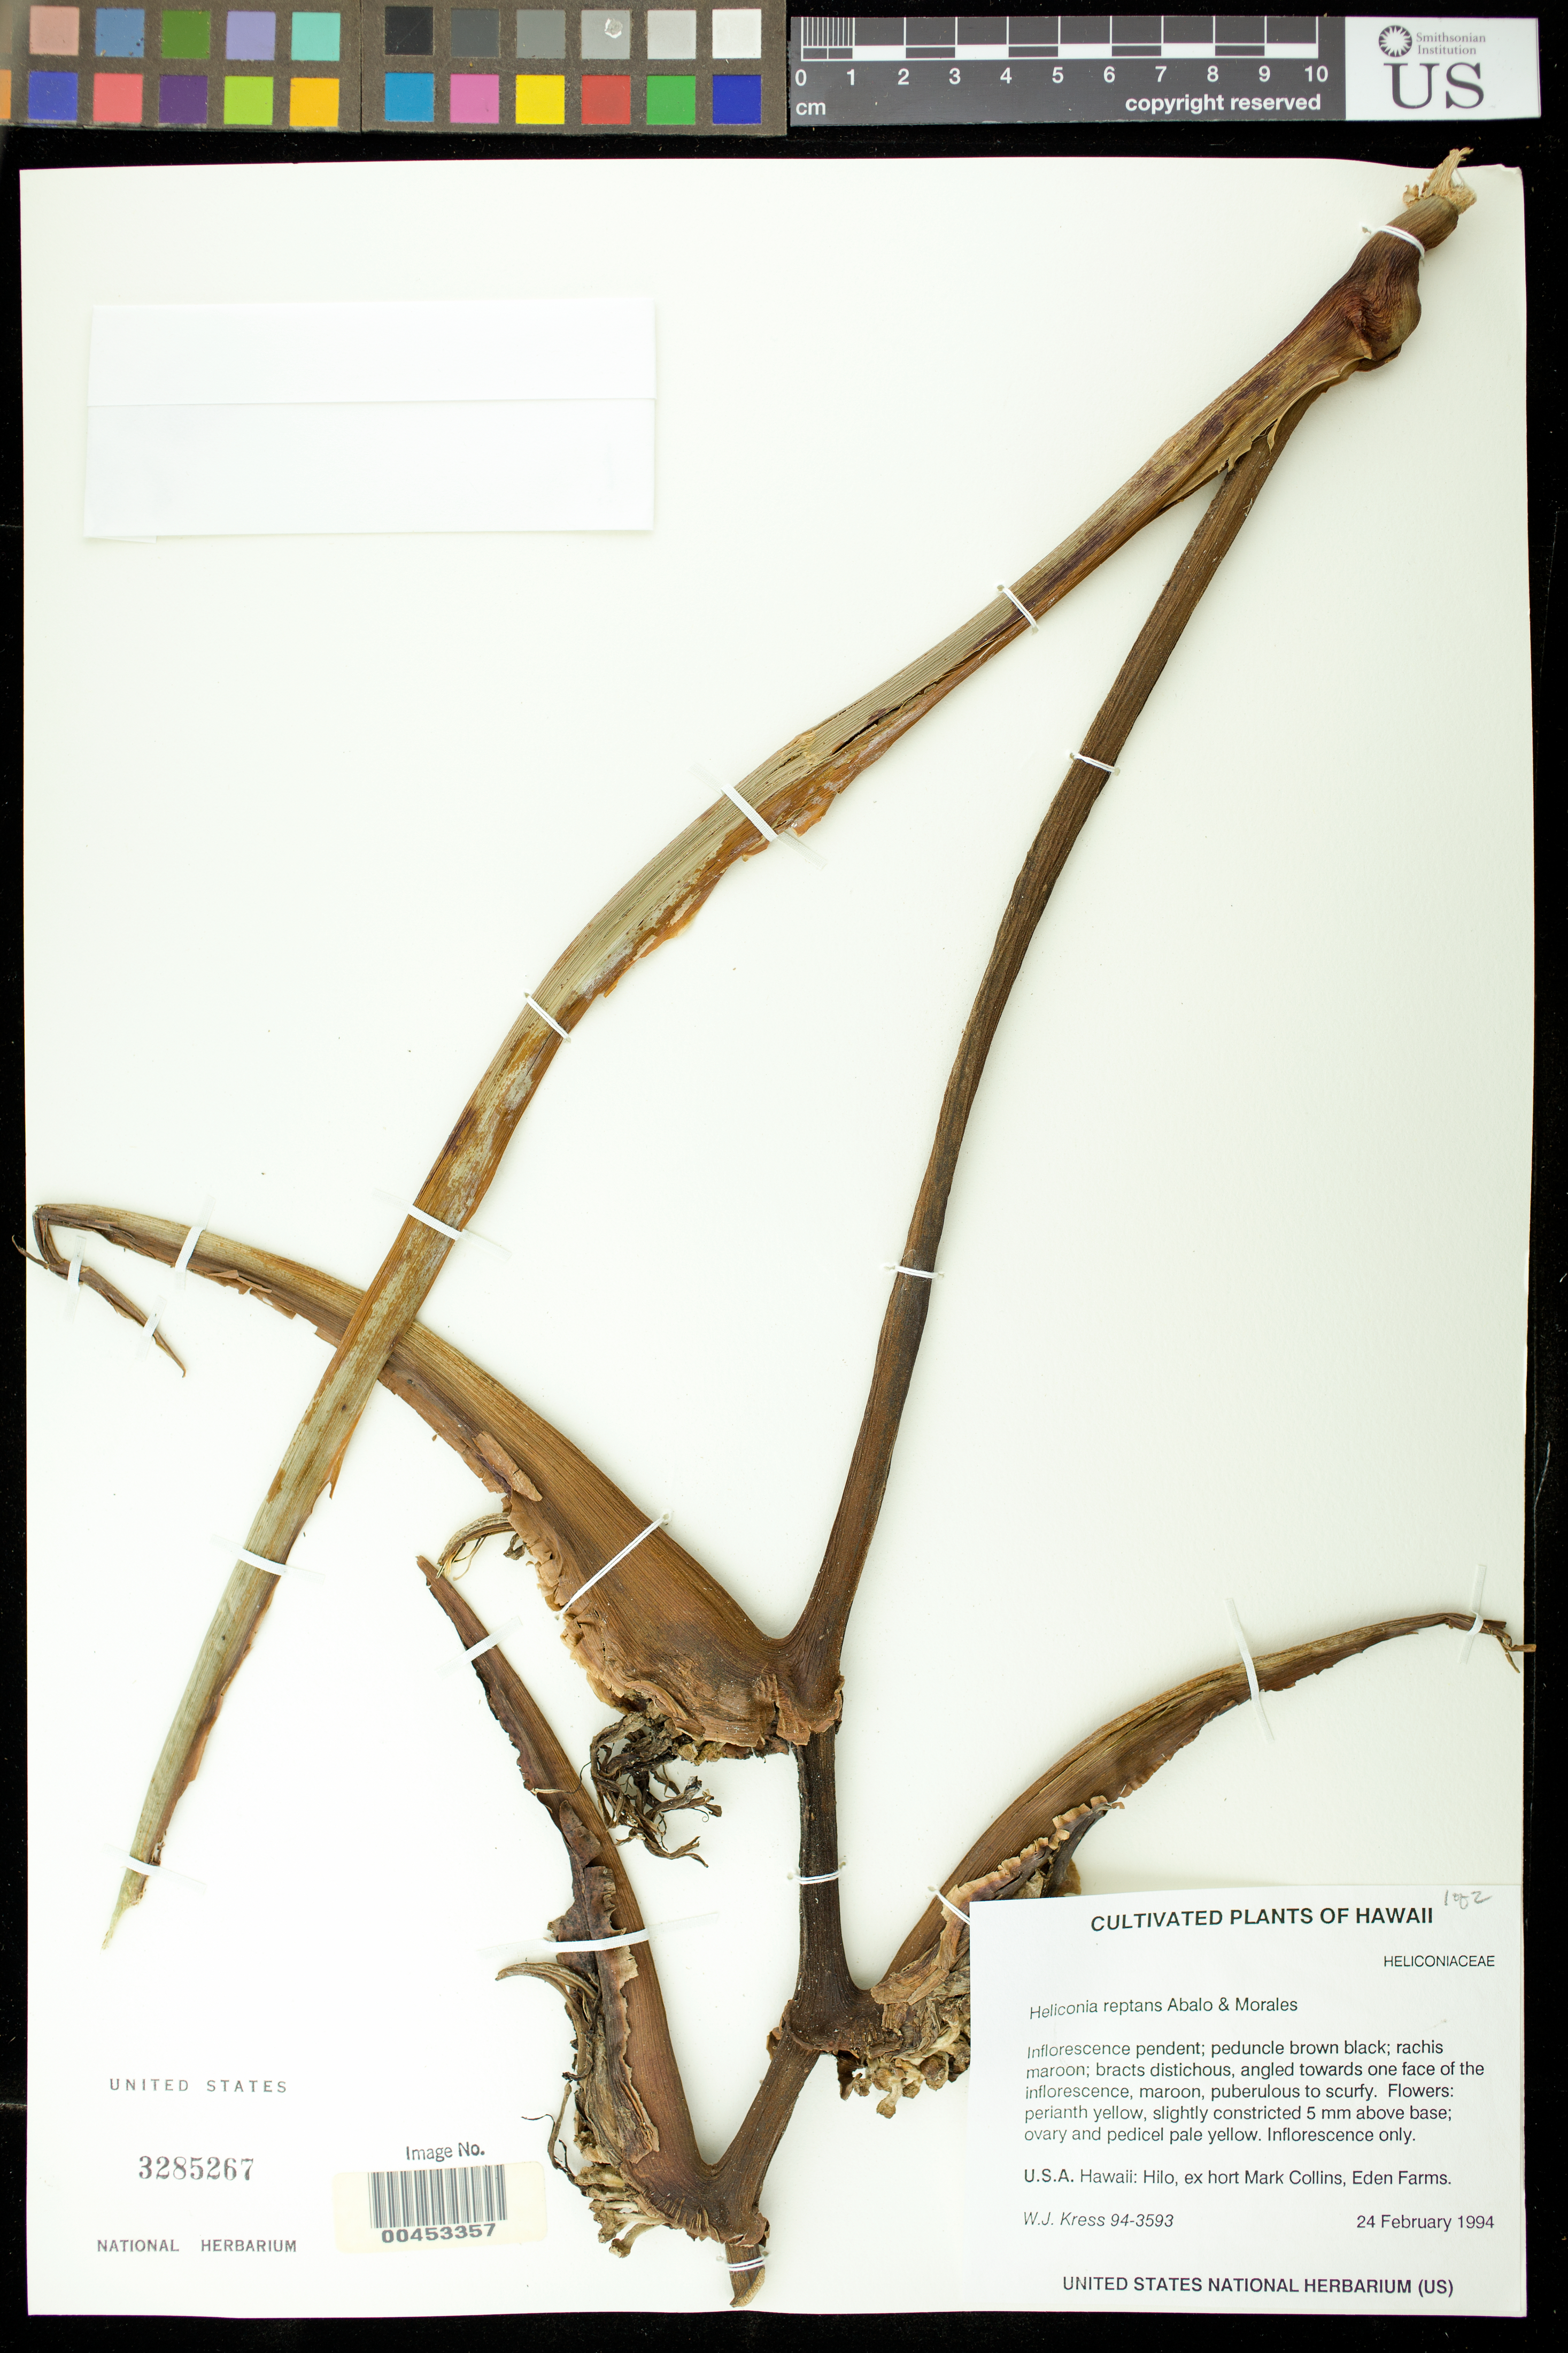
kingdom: Plantae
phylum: Tracheophyta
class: Liliopsida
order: Zingiberales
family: Heliconiaceae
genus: Heliconia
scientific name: Heliconia reptans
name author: Abalo & G. Morales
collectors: W. J. Kress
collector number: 94-3593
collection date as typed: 24 Feb 1994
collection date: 1994-02-24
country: United States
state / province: Hawaii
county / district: Hawaii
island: Hawaii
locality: Hilo, ex hort Mark Collins, Eden Farms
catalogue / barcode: US 3285267